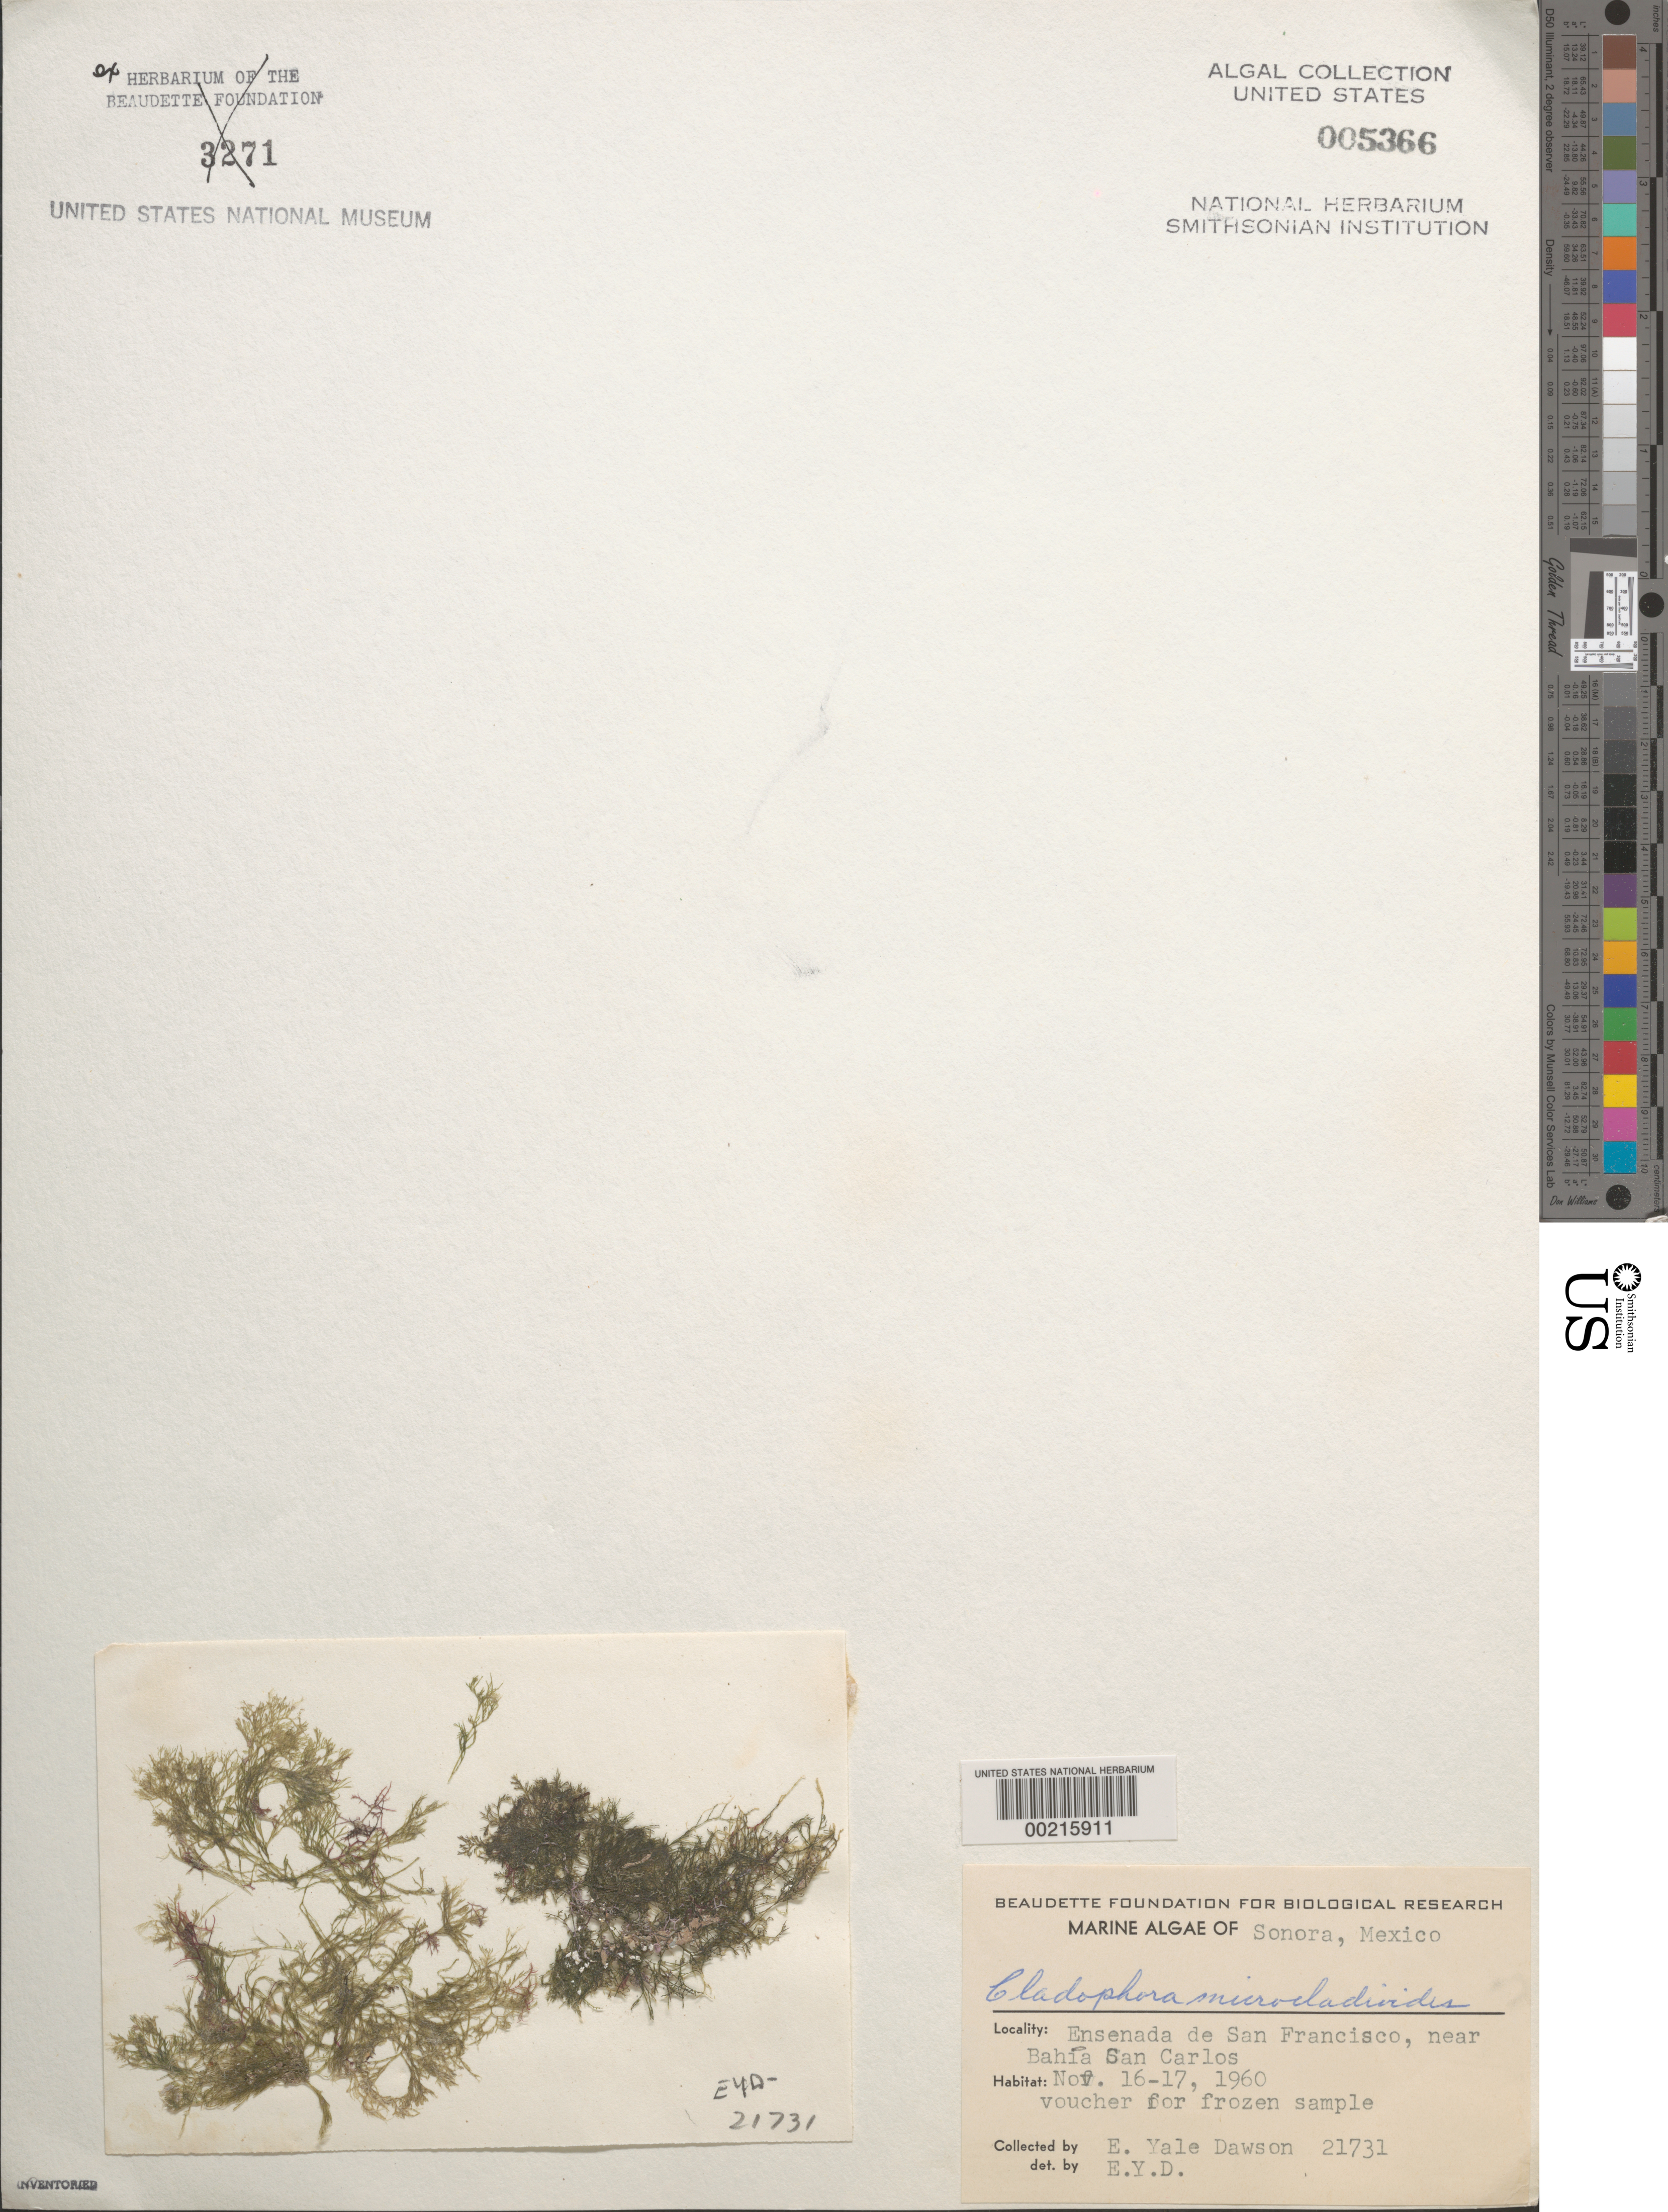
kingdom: Plantae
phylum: Chlorophyta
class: Ulvophyceae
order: Cladophorales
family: Cladophoraceae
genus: Cladophora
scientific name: Cladophora microcladioides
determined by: Dawson, E. Y.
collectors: E. Y. Dawson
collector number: EYD 21731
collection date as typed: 16 Nov 1960 AND 17 Nov 1960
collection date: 1960-11-16,1960-11-17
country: Mexico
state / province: Sonora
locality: Ensenada de San Francisco, near Bahia San Carlos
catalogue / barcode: US 5366